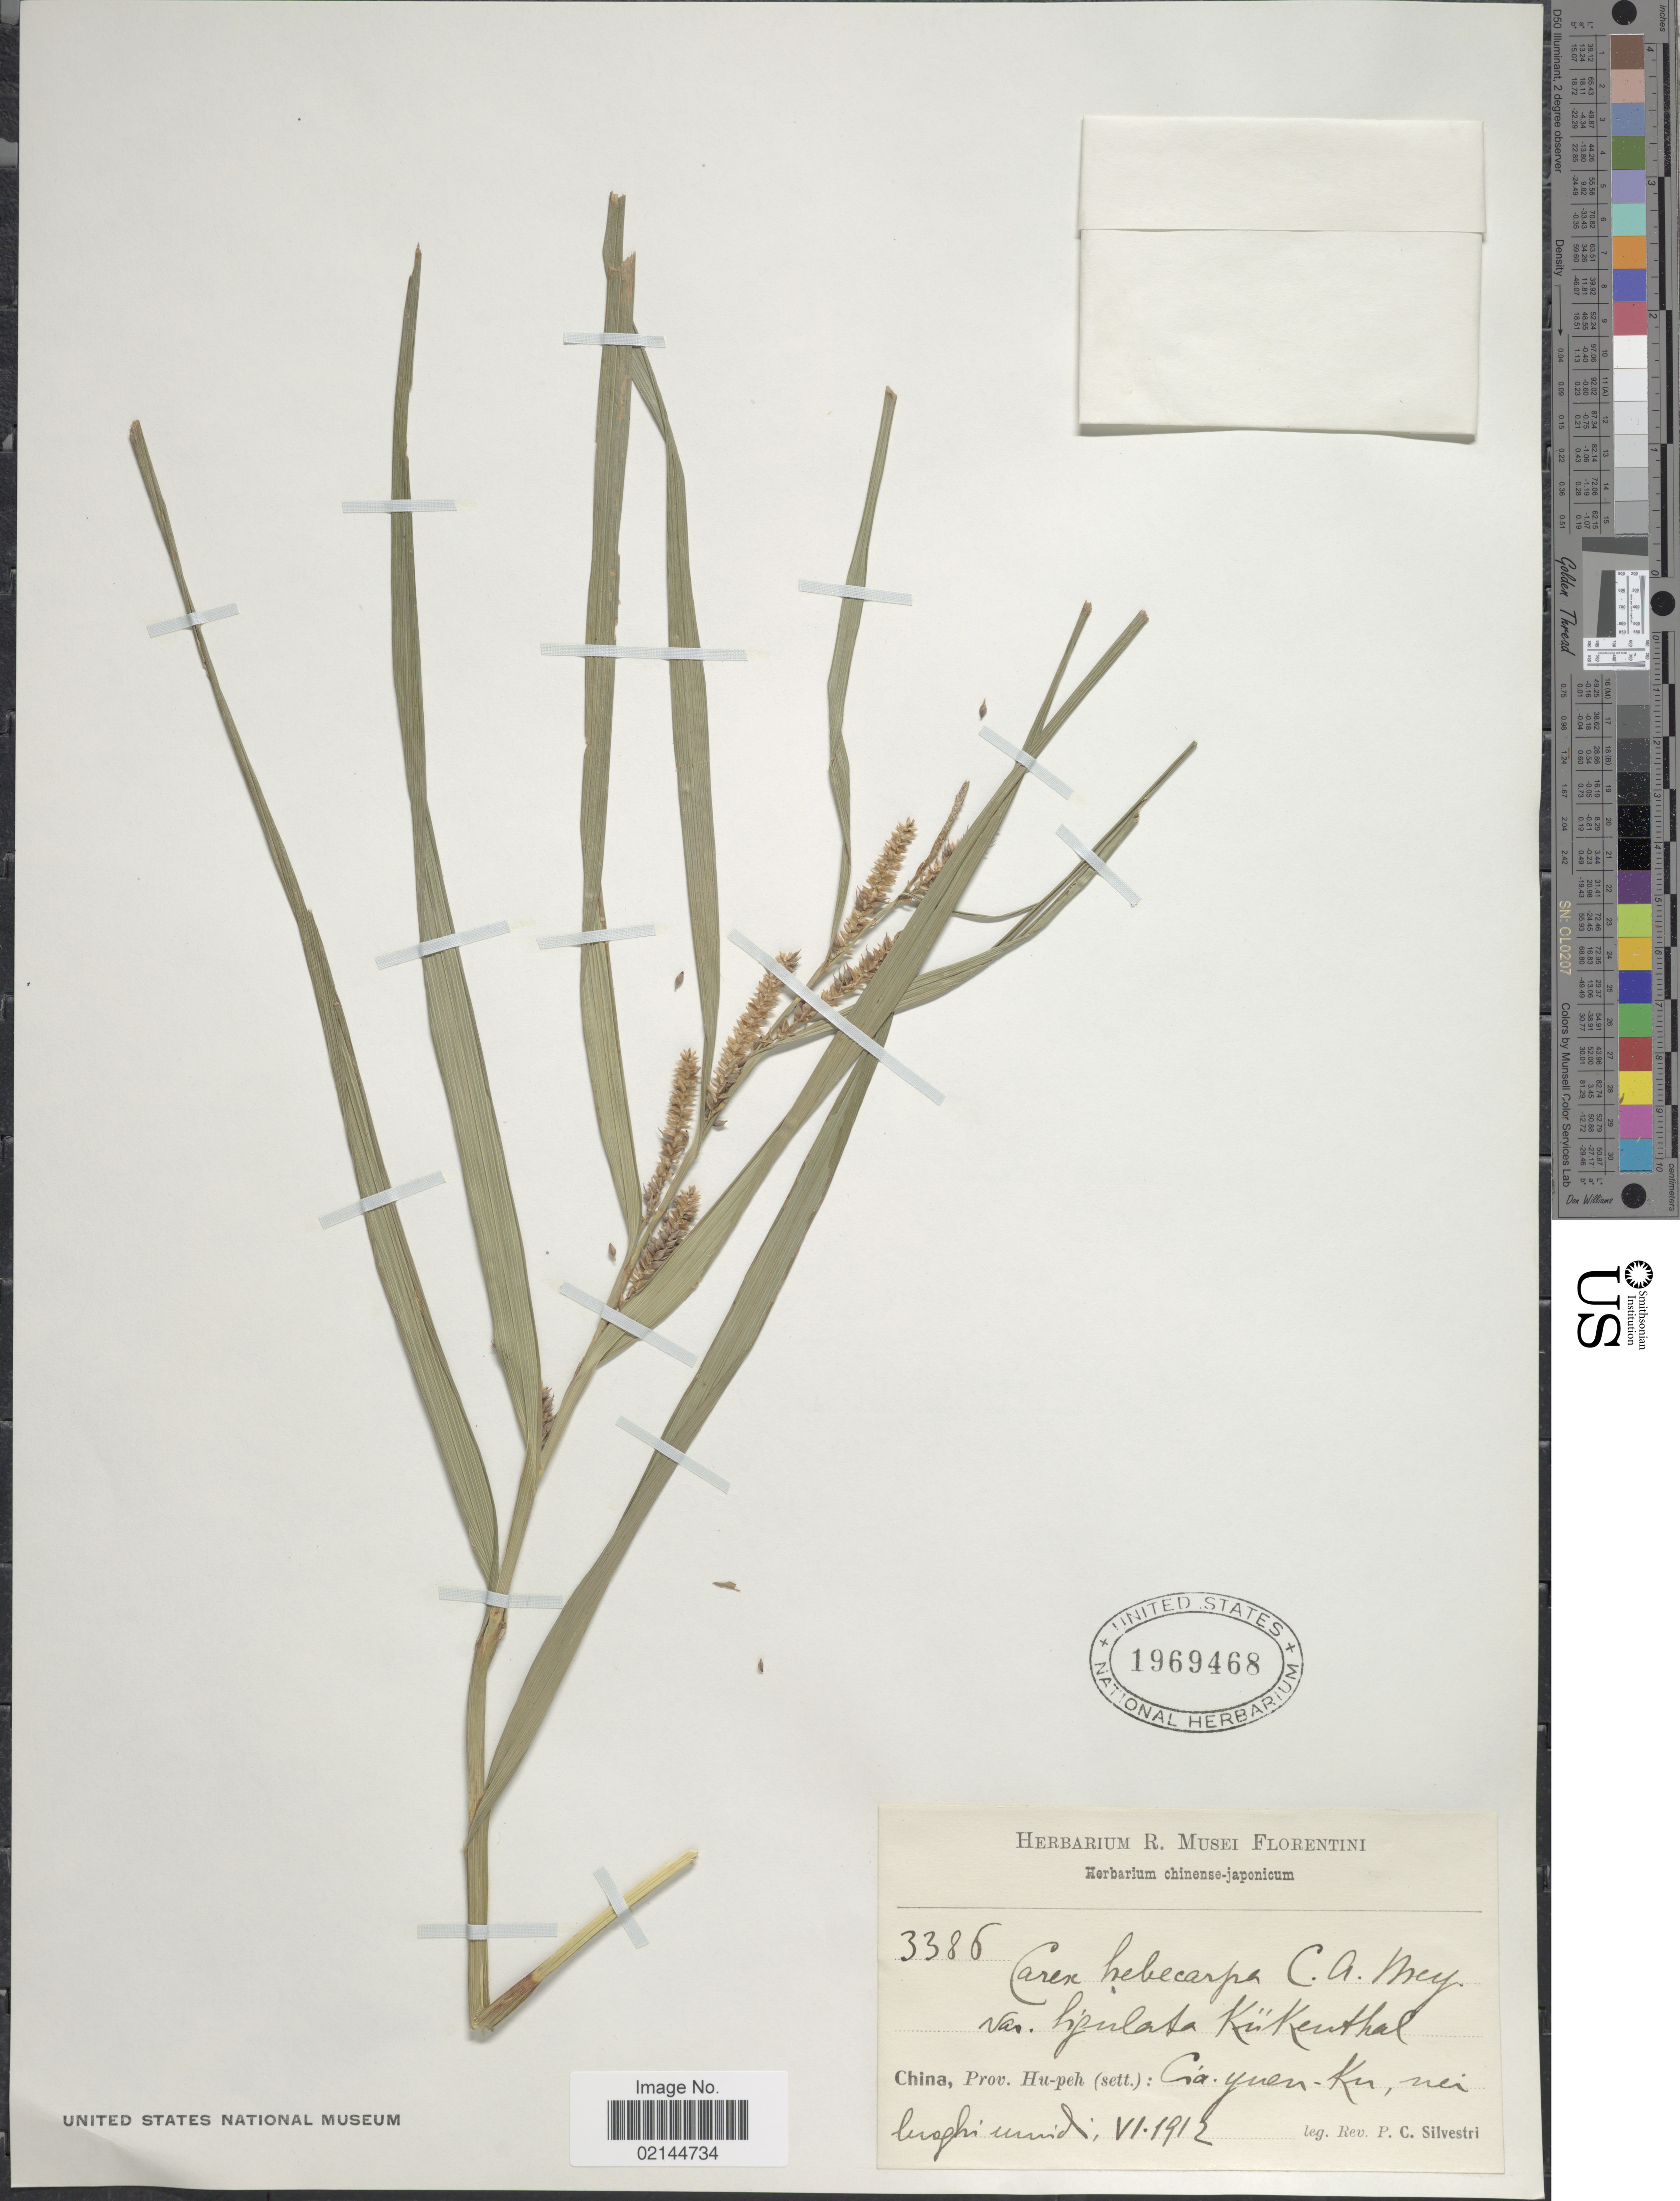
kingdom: Plantae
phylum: Tracheophyta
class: Liliopsida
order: Poales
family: Cyperaceae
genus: Carex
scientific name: Carex hebecarpa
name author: C.A. Mey.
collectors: P. Silvestri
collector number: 3386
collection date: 1912-06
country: China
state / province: Hubei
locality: Prov. Hu-peh (sett.): Cia. yuen- Ku, nei lusghi urmid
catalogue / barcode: US 1969468